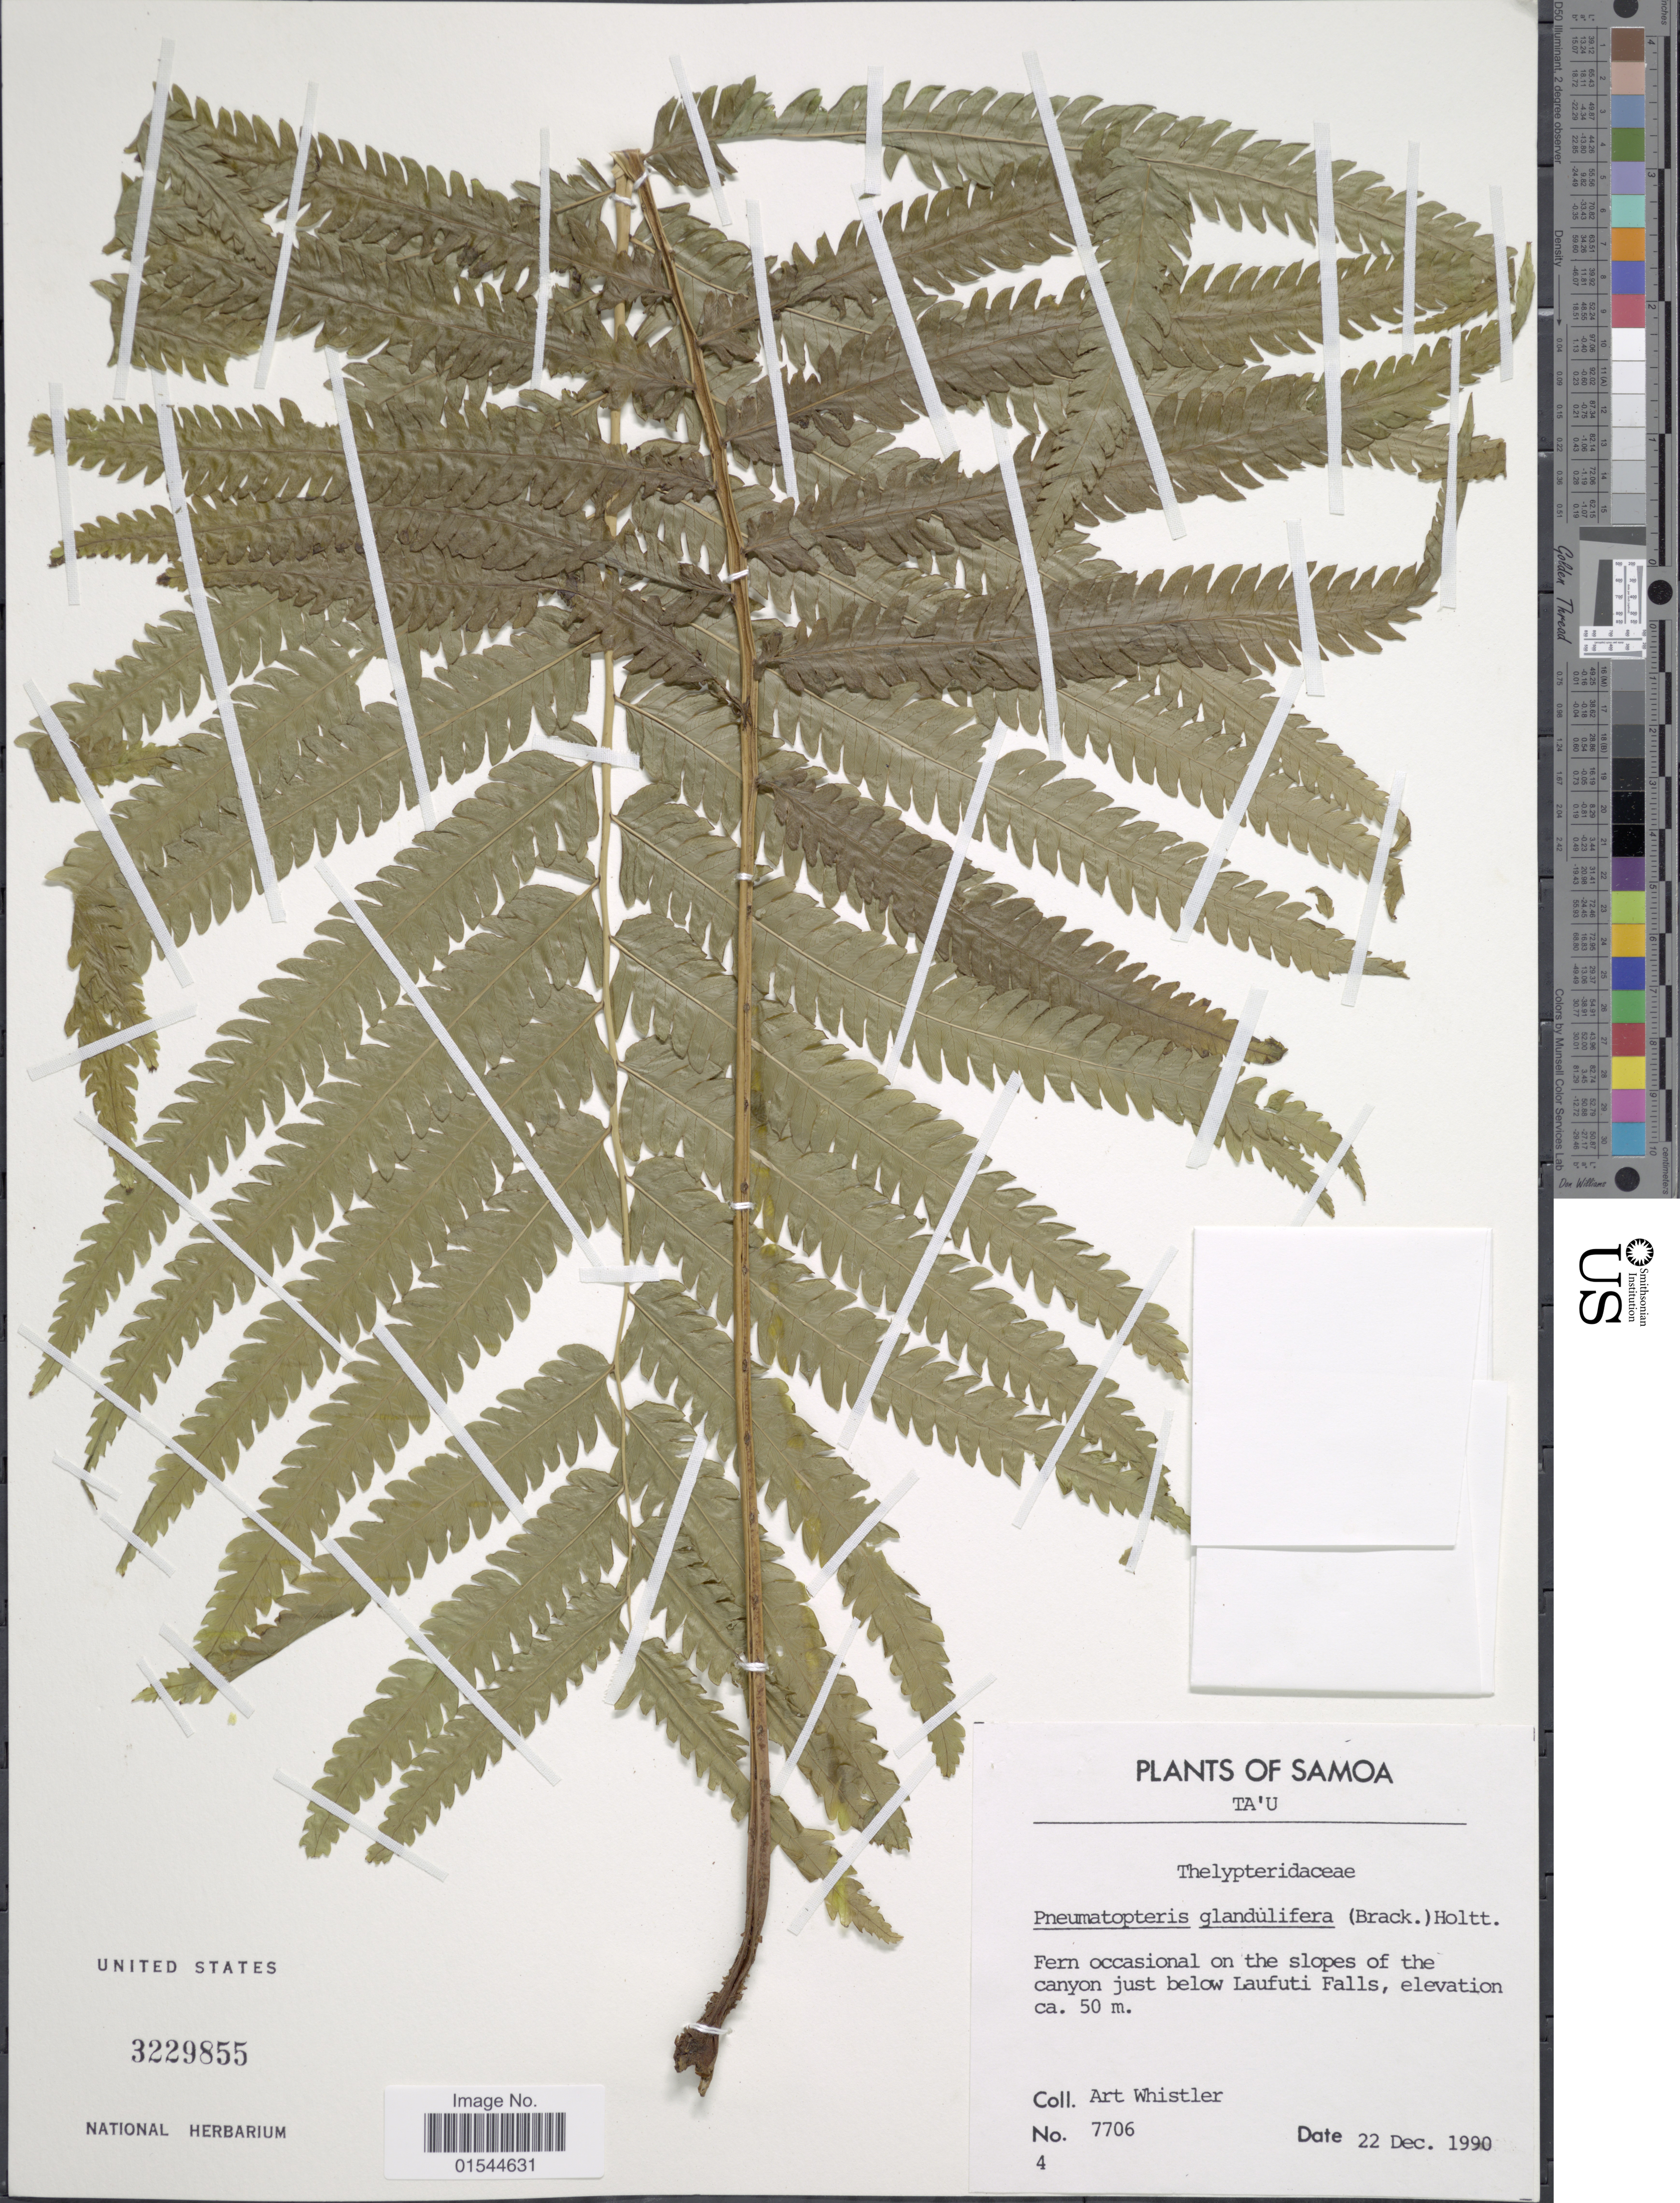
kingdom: Plantae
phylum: Tracheophyta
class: Polypodiopsida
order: Polypodiales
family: Thelypteridaceae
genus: Pneumatopteris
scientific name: Pneumatopteris glandulifera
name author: (Brack.) Holttum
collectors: A. Whistler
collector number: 7706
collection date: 1990-12-22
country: American Samoa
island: Ta'u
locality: on the slopes of the canyon just below Laufuti Falls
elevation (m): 50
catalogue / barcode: US 3229855